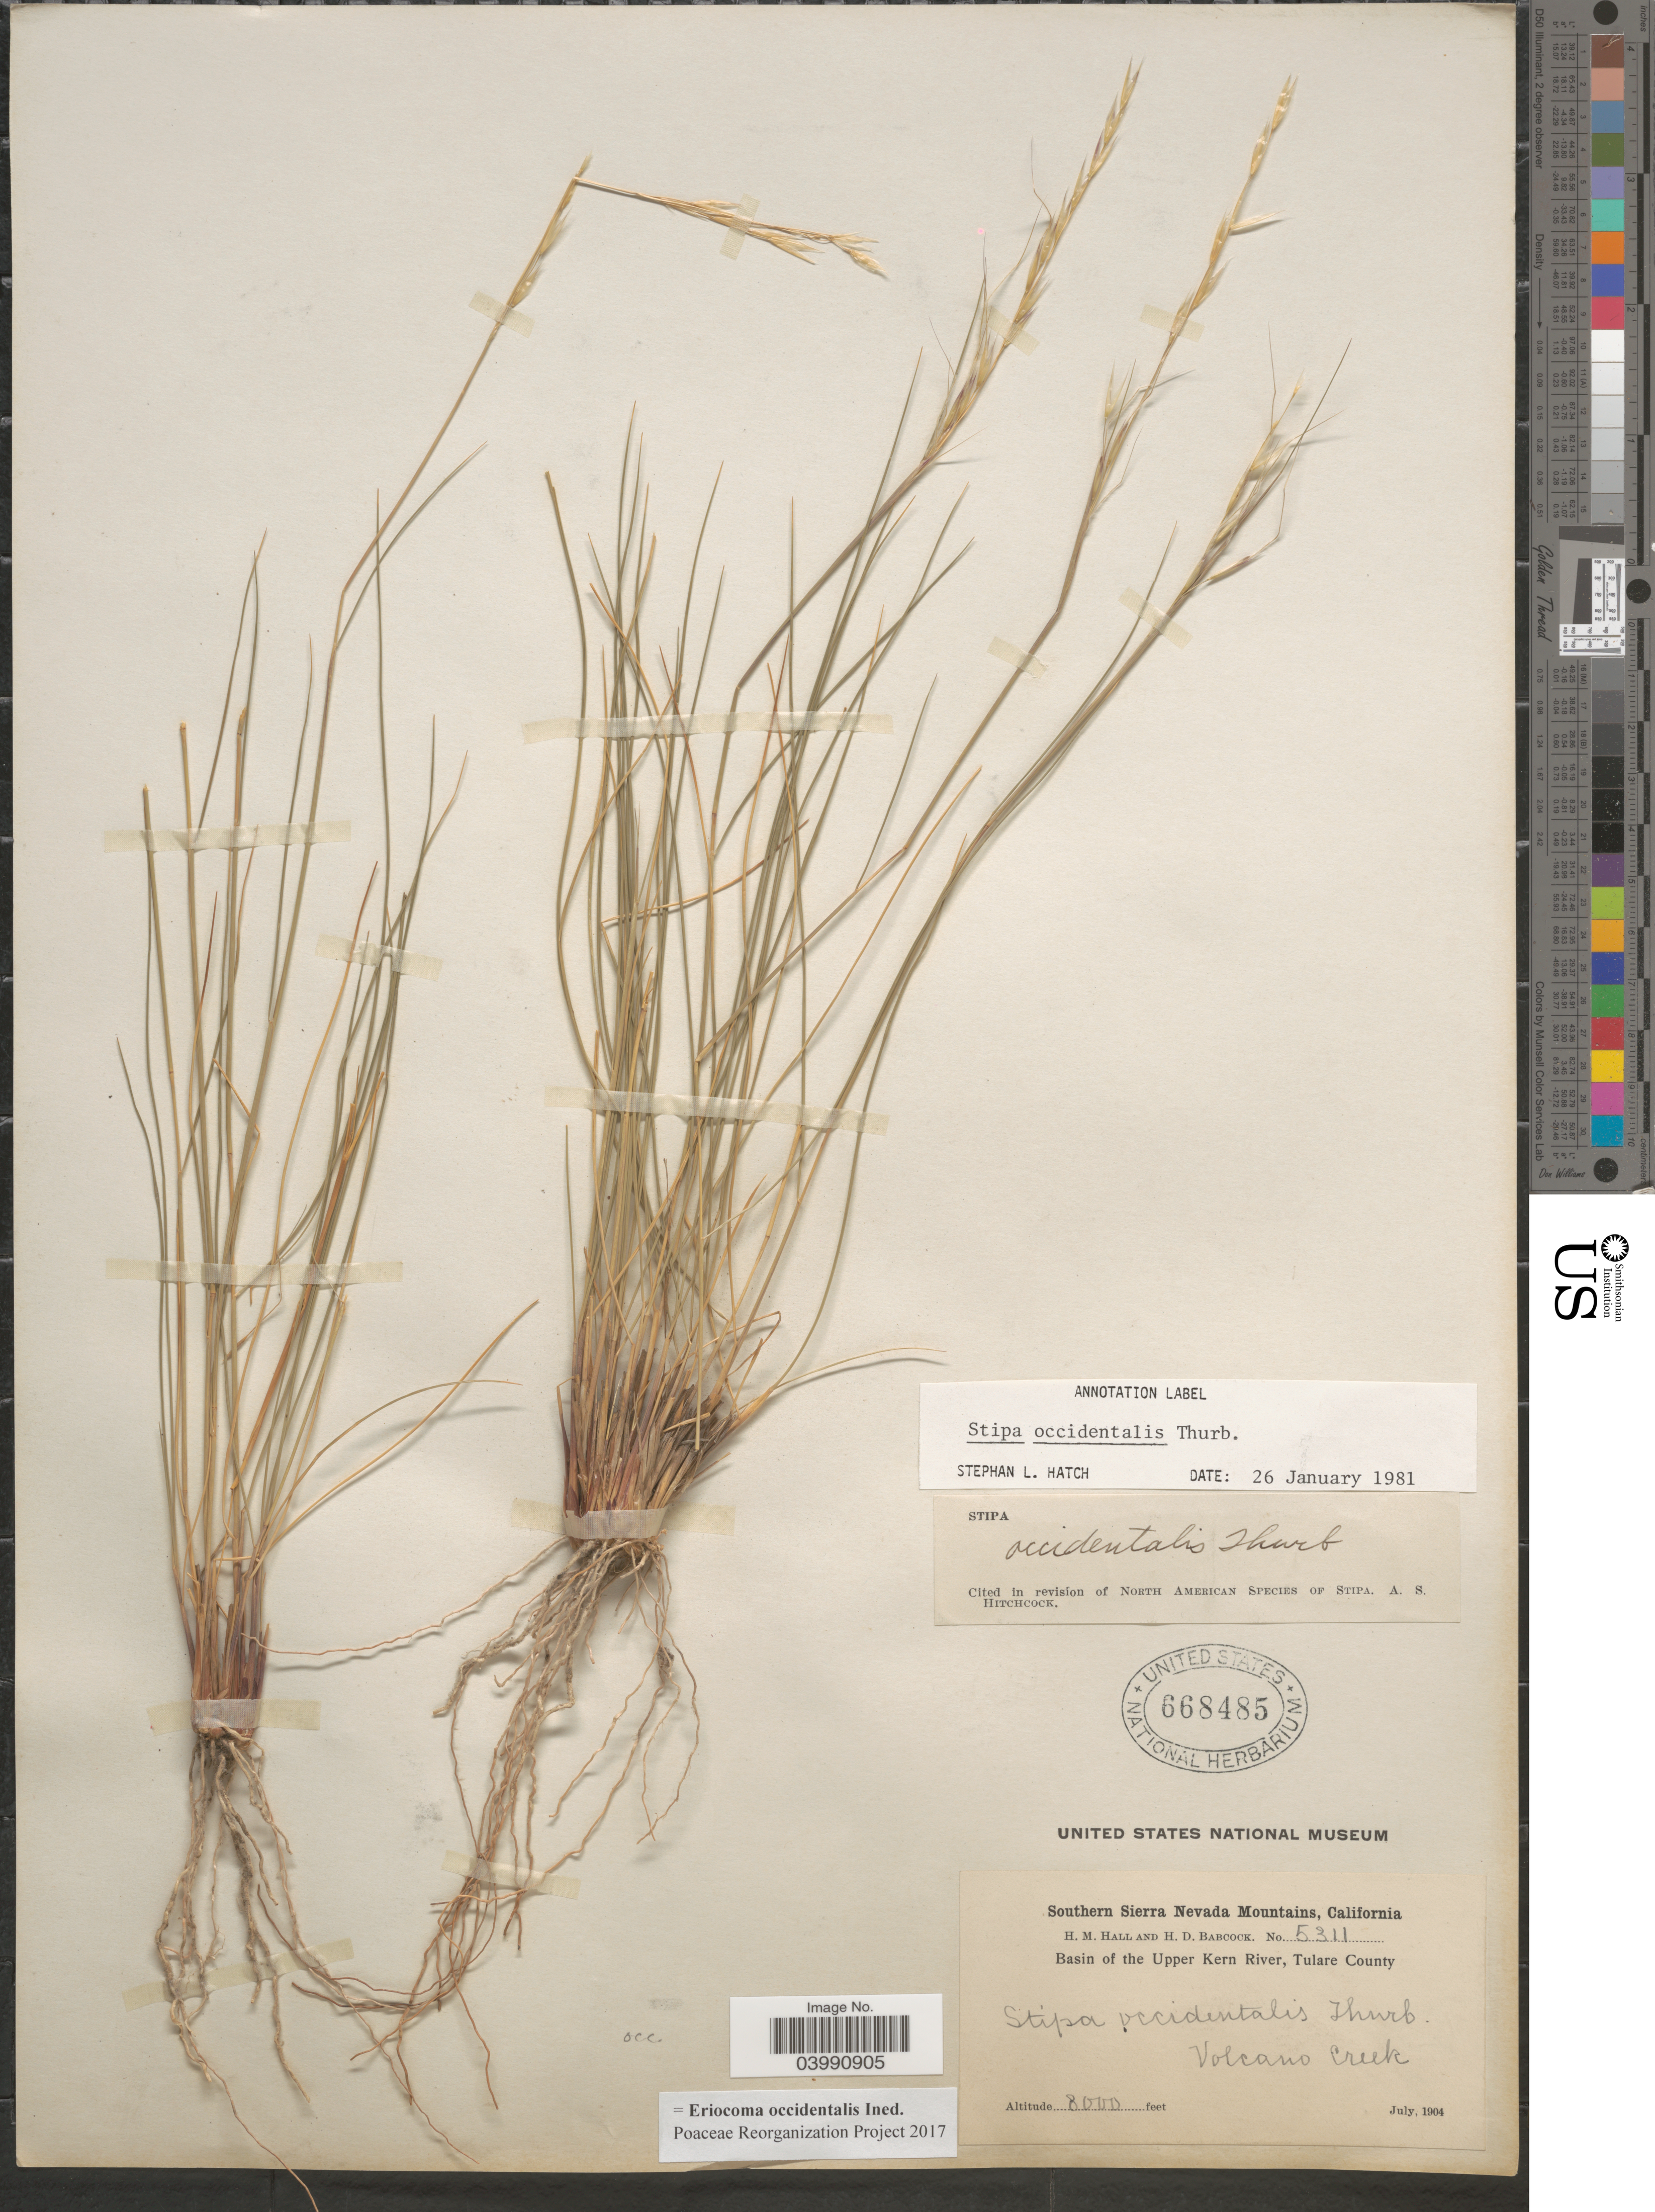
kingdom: Plantae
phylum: Tracheophyta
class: Liliopsida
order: Poales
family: Poaceae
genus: Eriocoma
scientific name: Eriocoma occidentalis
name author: (Thurb. ex S. Watson) Romasch.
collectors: H. M. Hall & H. Babcock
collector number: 5311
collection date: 1904-07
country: United States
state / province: California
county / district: Tulare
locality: Southern Sierra Nevada Mountains. Basin of the Upper Kern River, Tulare County. Volcano Creek.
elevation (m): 2438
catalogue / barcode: US 668485